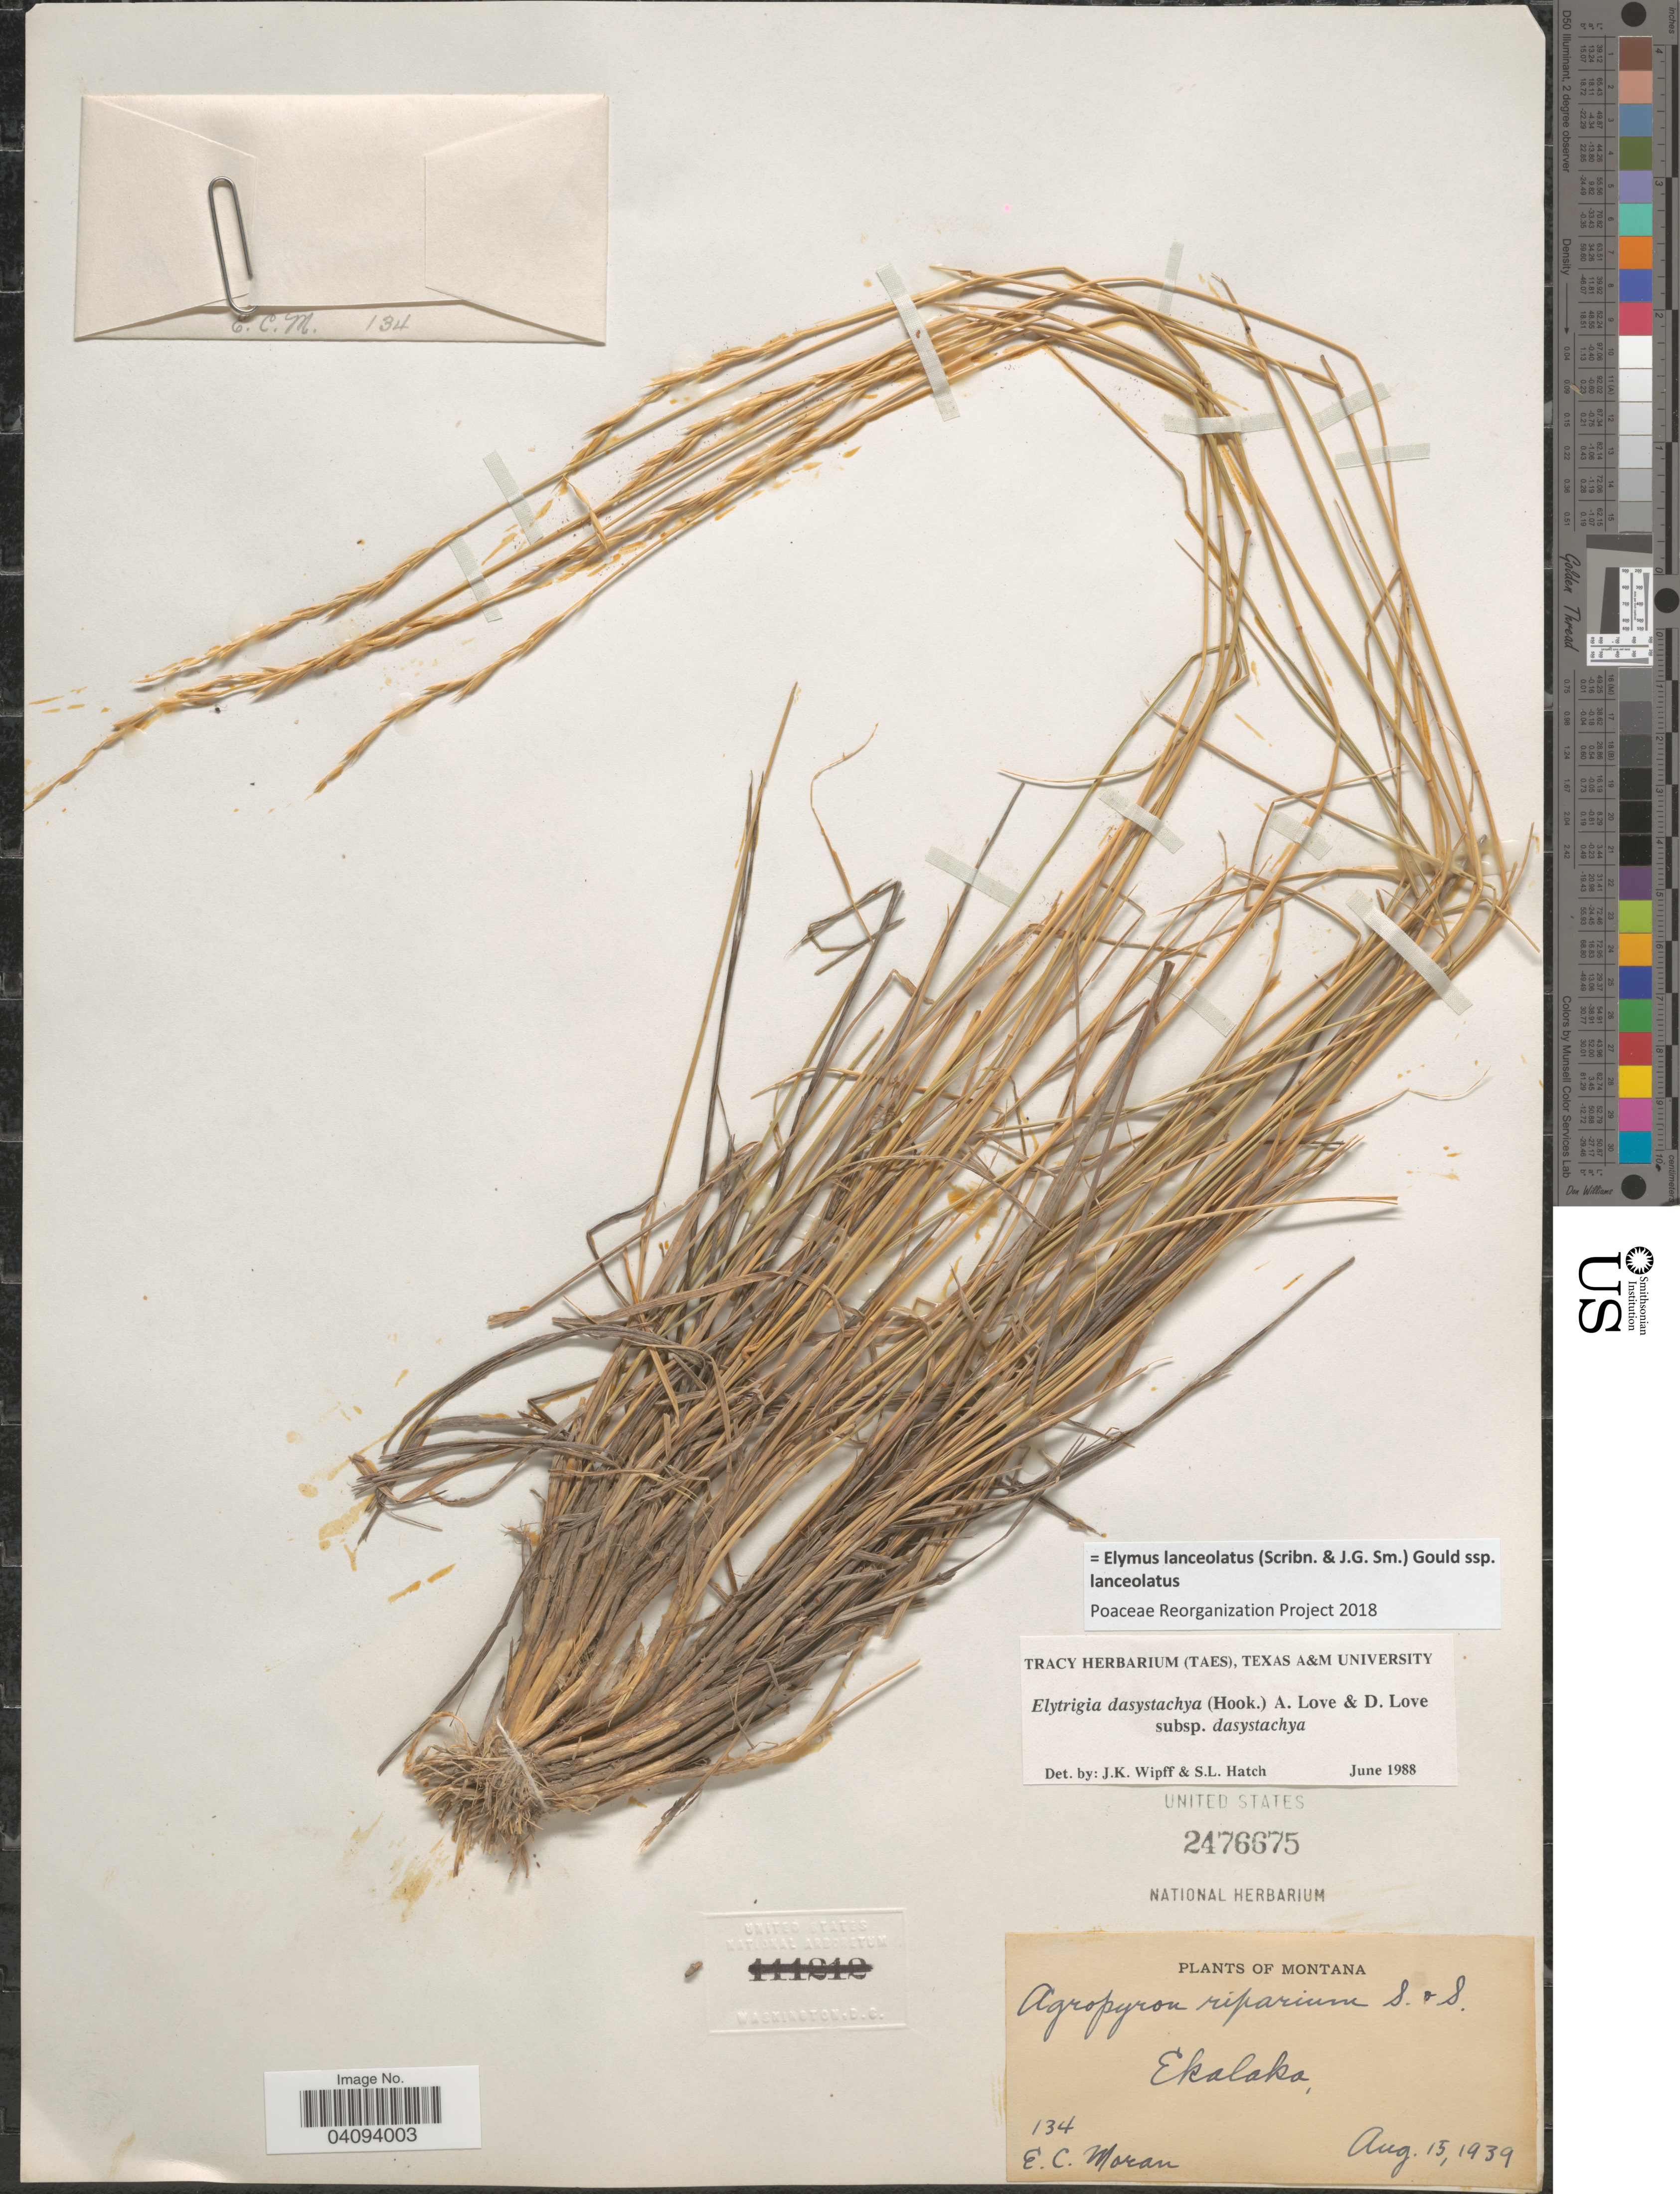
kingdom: Plantae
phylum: Tracheophyta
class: Liliopsida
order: Poales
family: Poaceae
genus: Elymus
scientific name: Elymus lanceolatus subsp. lanceolatus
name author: (Scribn. & J.G. Sm.) Gould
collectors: E. C. Moran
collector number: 134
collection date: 1939-08-15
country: United States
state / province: Montana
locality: Ekalaka.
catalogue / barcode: US 2476675